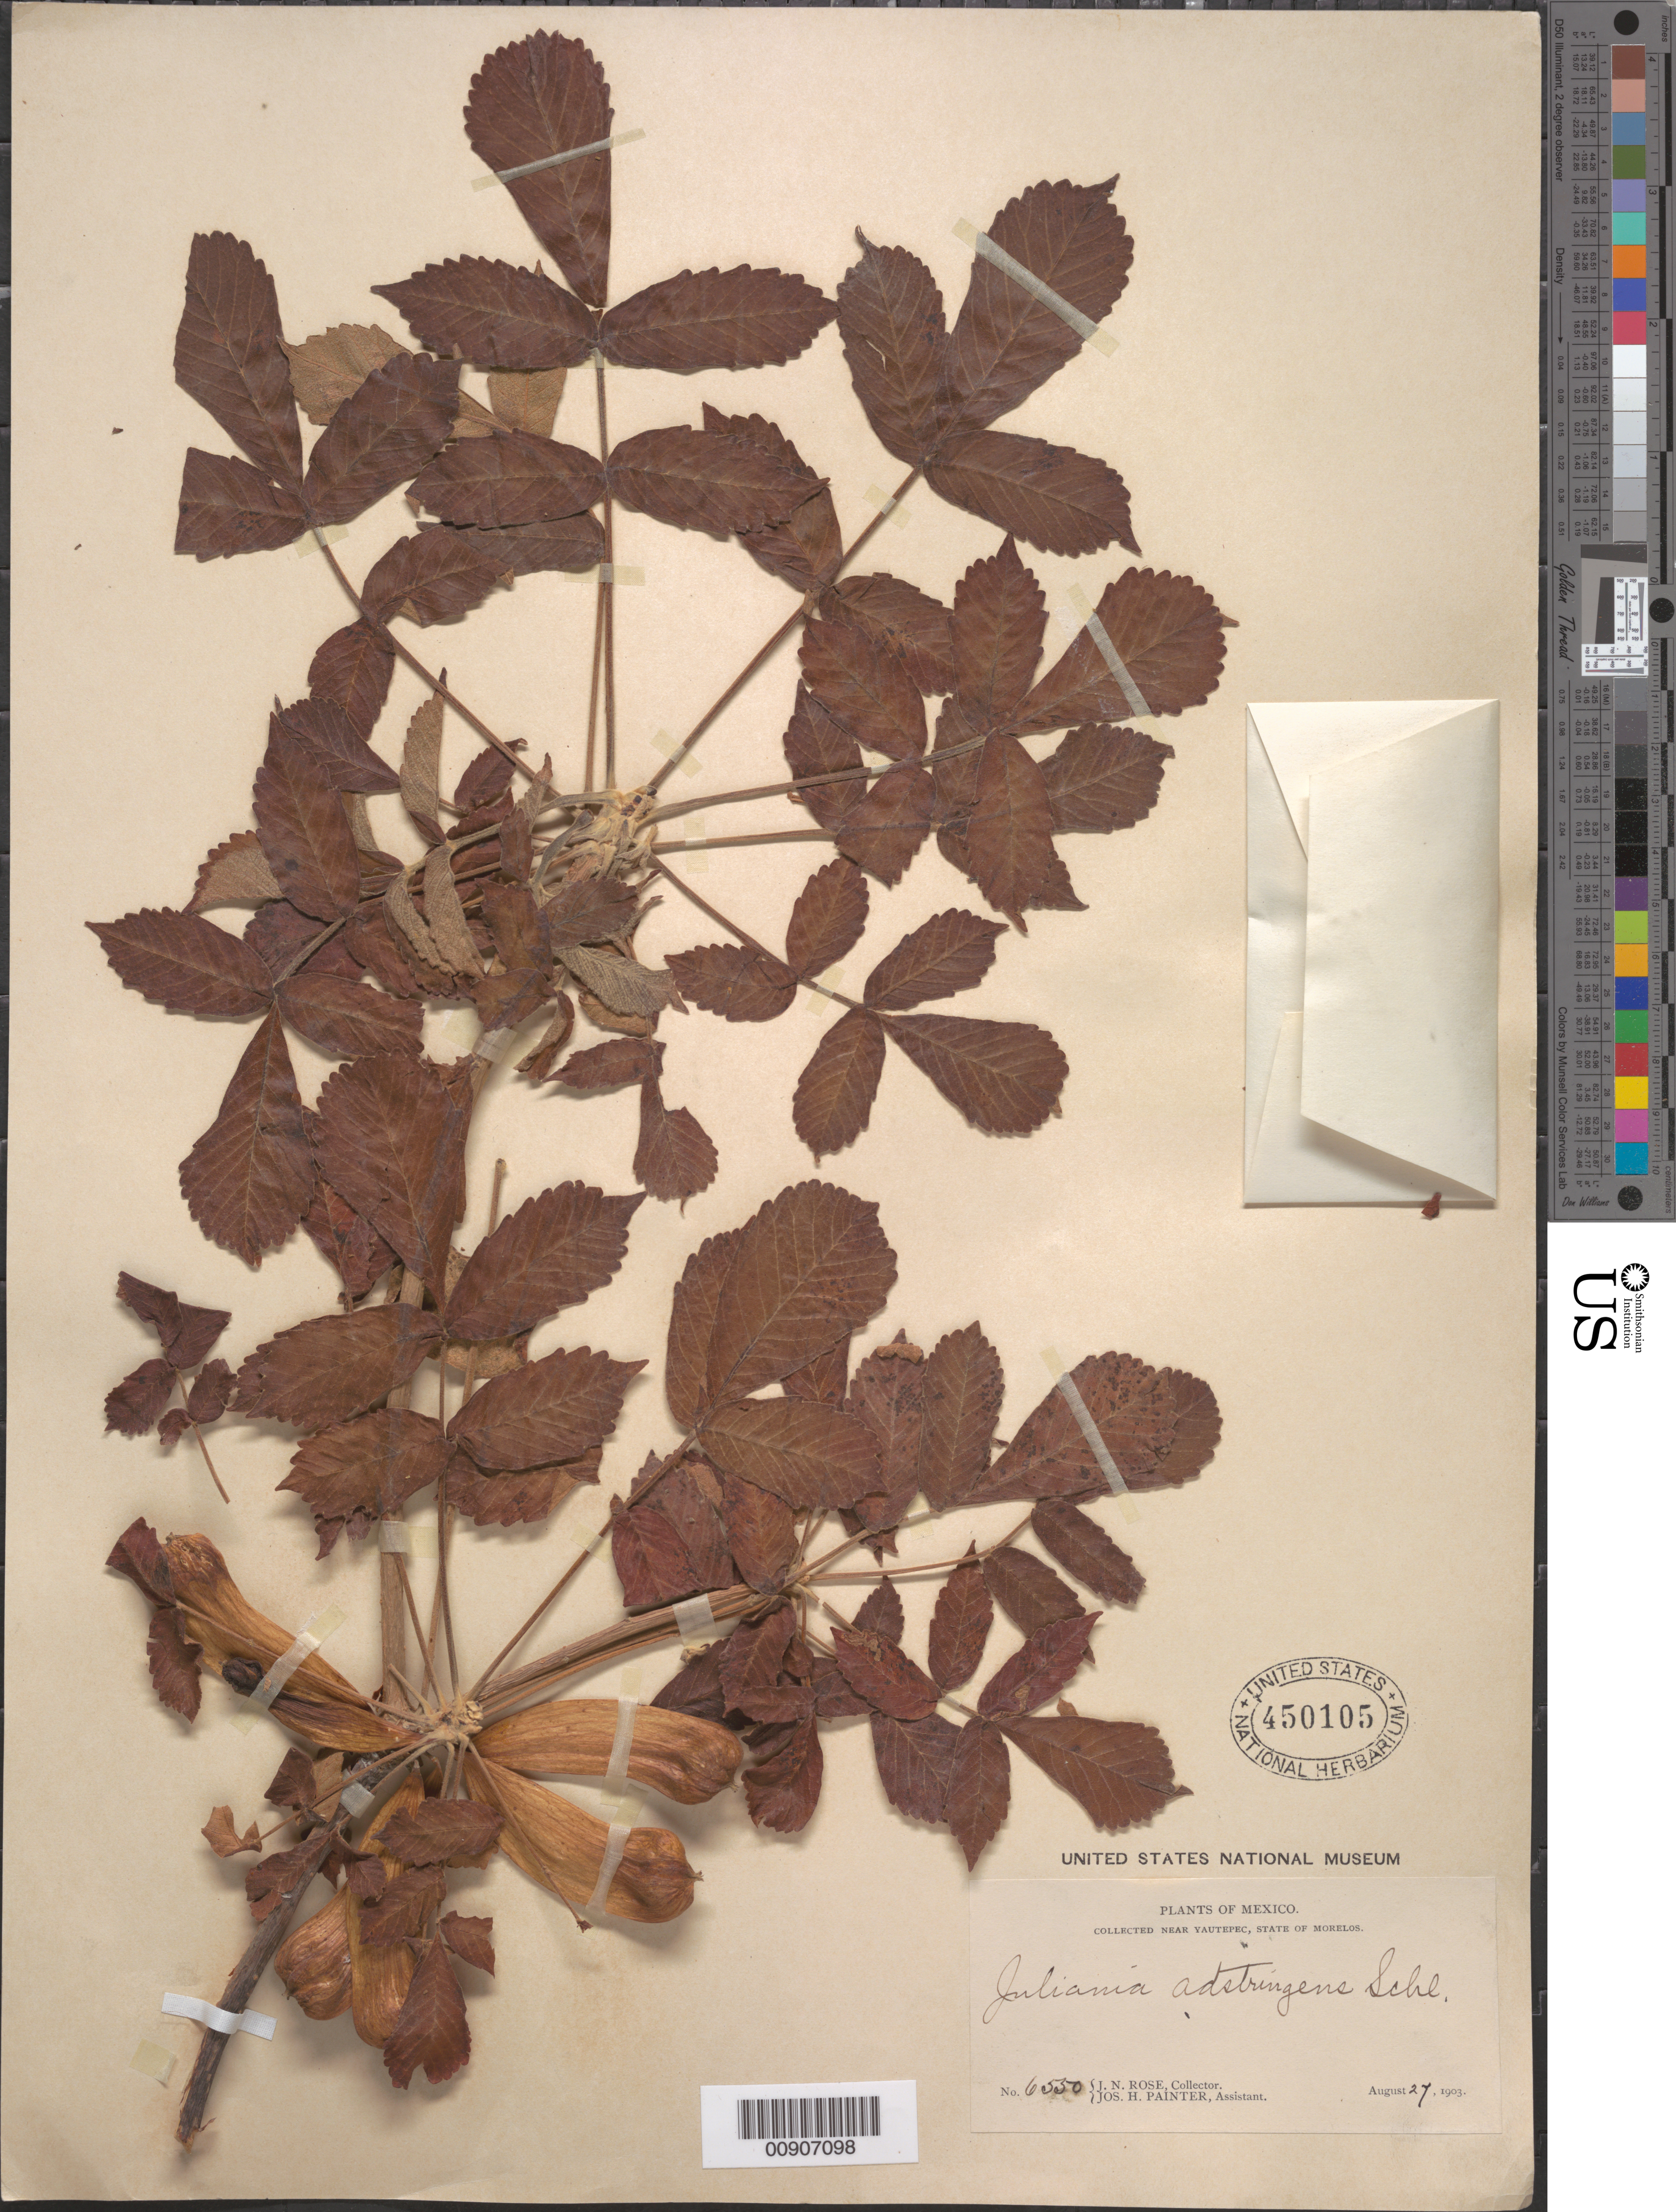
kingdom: Plantae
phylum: Tracheophyta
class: Magnoliopsida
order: Sapindales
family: Anacardiaceae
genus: Amphipterygium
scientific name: Amphipterygium adstringens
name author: (Schltdl.) Schiede ex Standl.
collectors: J. N. Rose & J. H. Painter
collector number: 6550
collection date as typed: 27 Aug 1903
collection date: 1903-08-27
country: Mexico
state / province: Morelos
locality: Near Yautepec, State of Morelos.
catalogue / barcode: US 450105